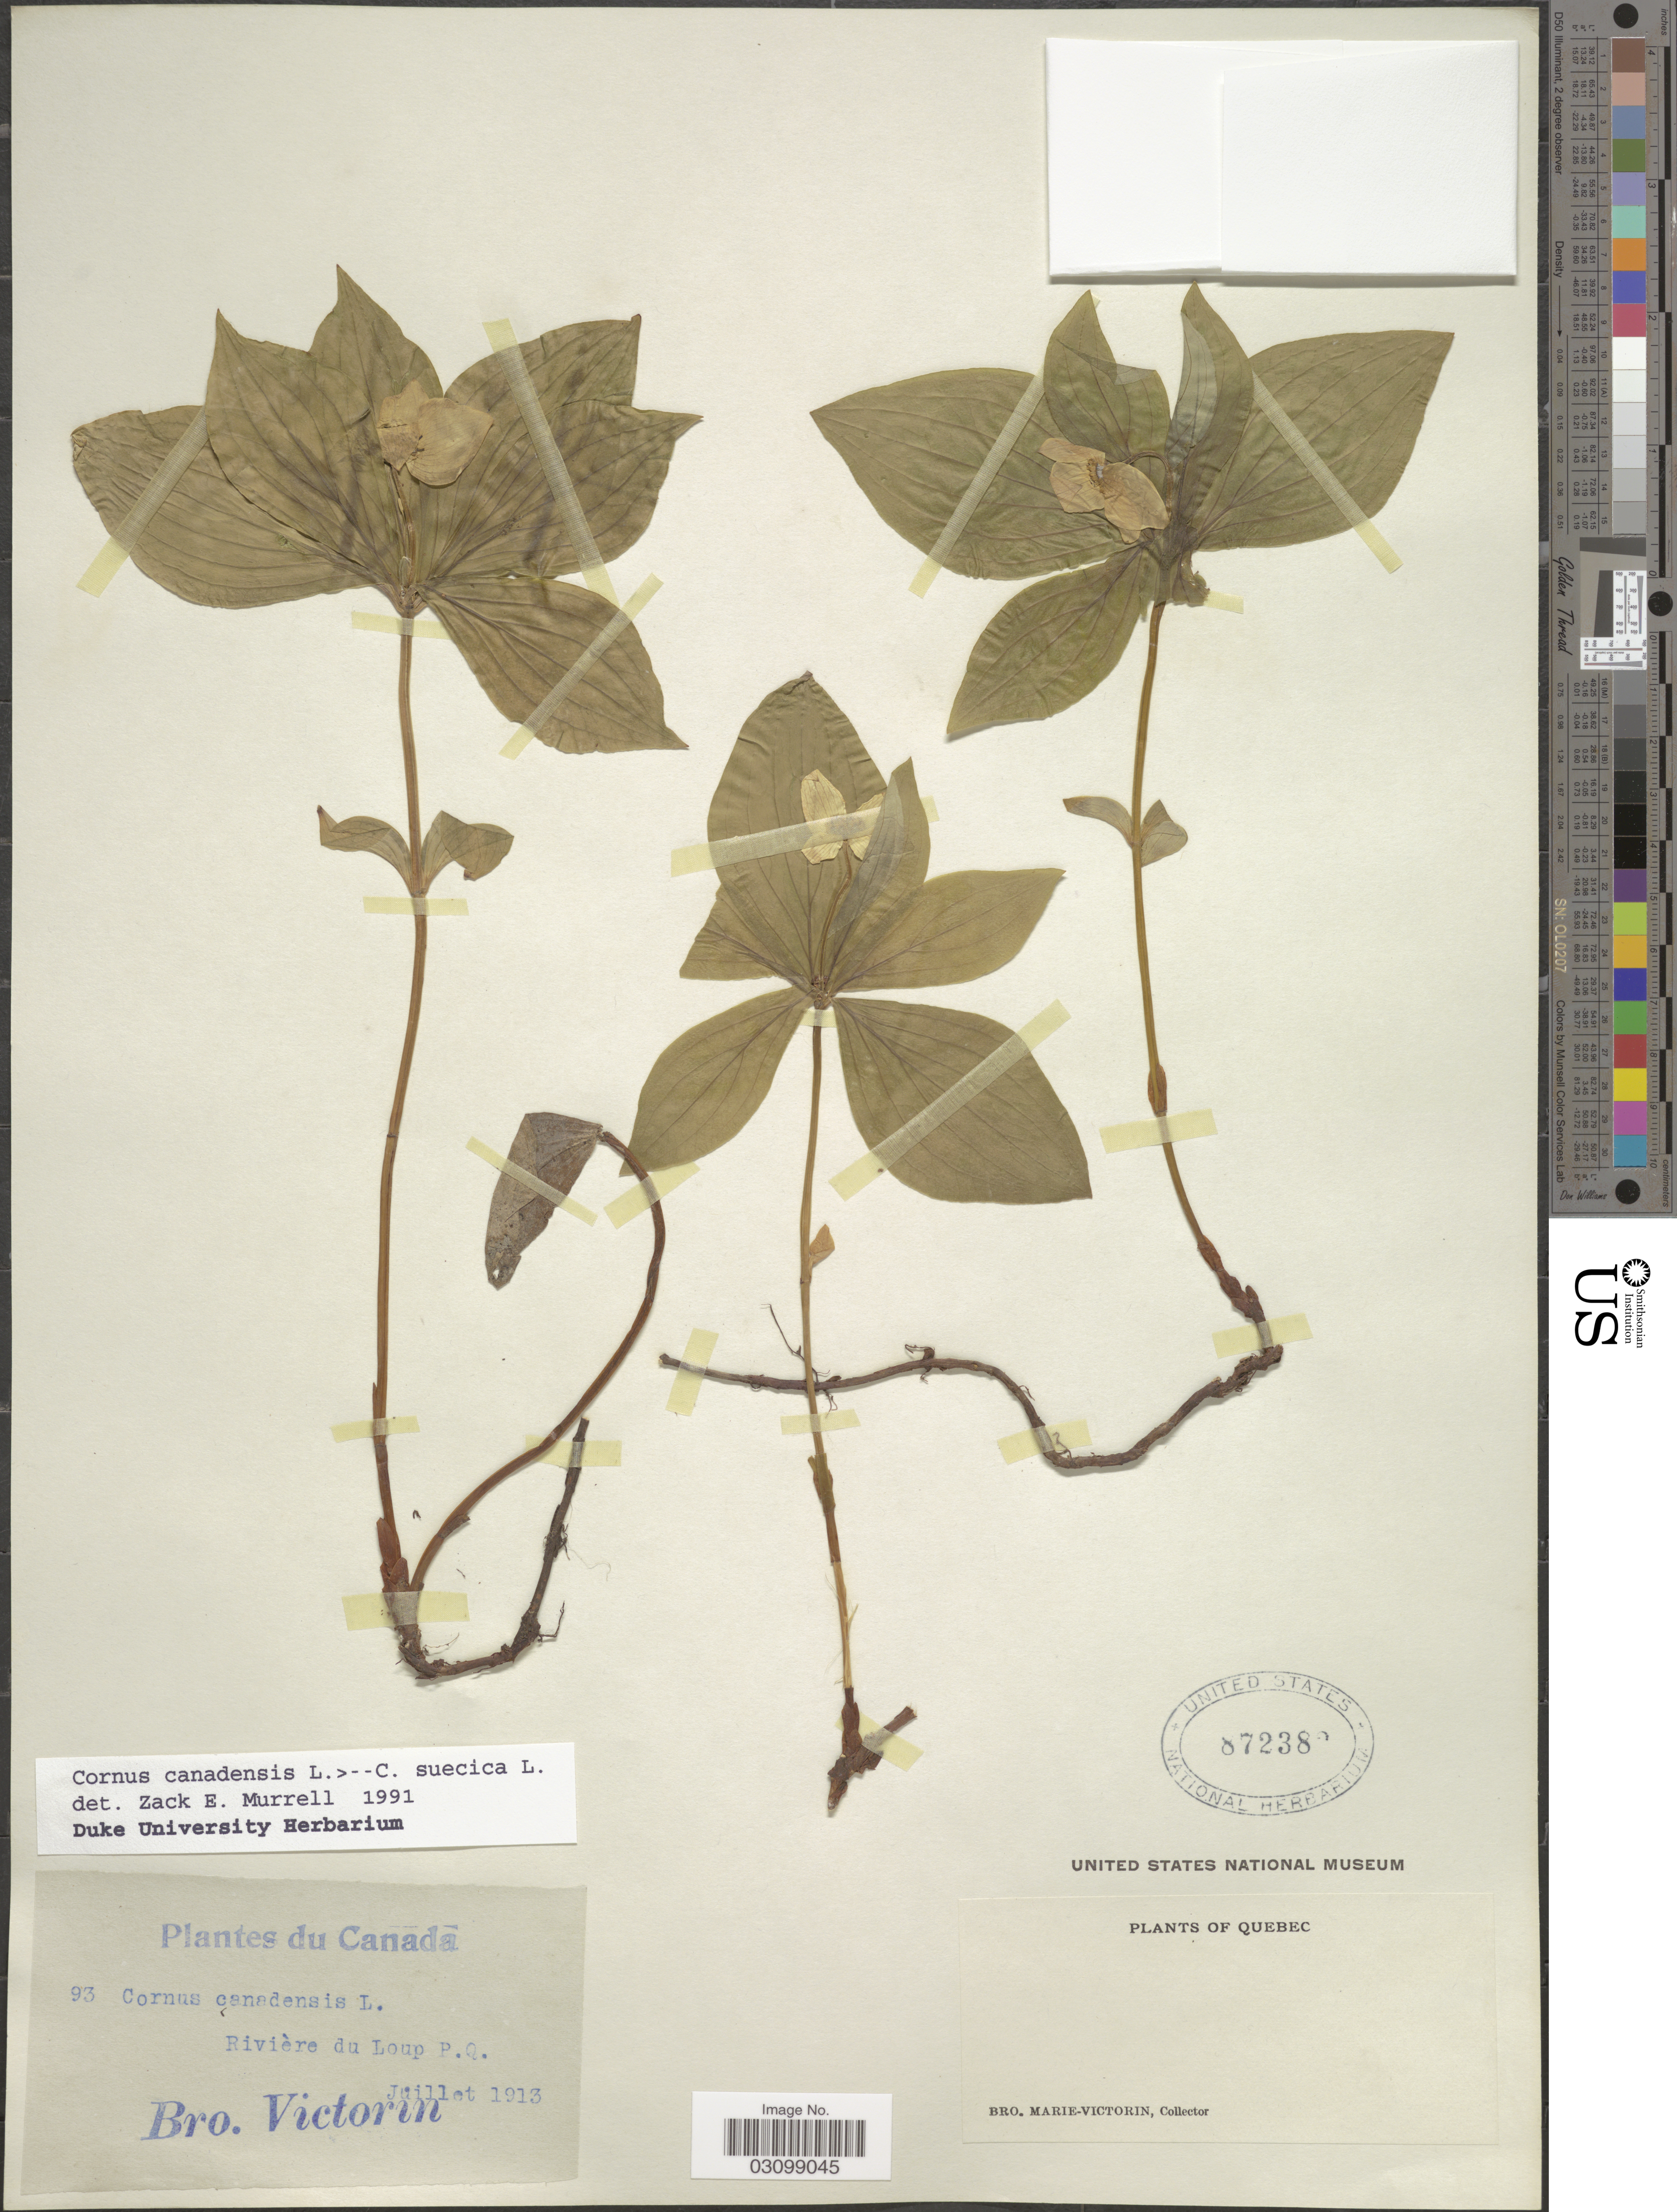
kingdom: Plantae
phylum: Tracheophyta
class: Magnoliopsida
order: Cornales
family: Cornaceae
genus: Cornus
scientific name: Cornus sp.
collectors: B. Victorin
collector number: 93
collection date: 1913-07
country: Canada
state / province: Quebec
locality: Rivière du Loup P.Q.